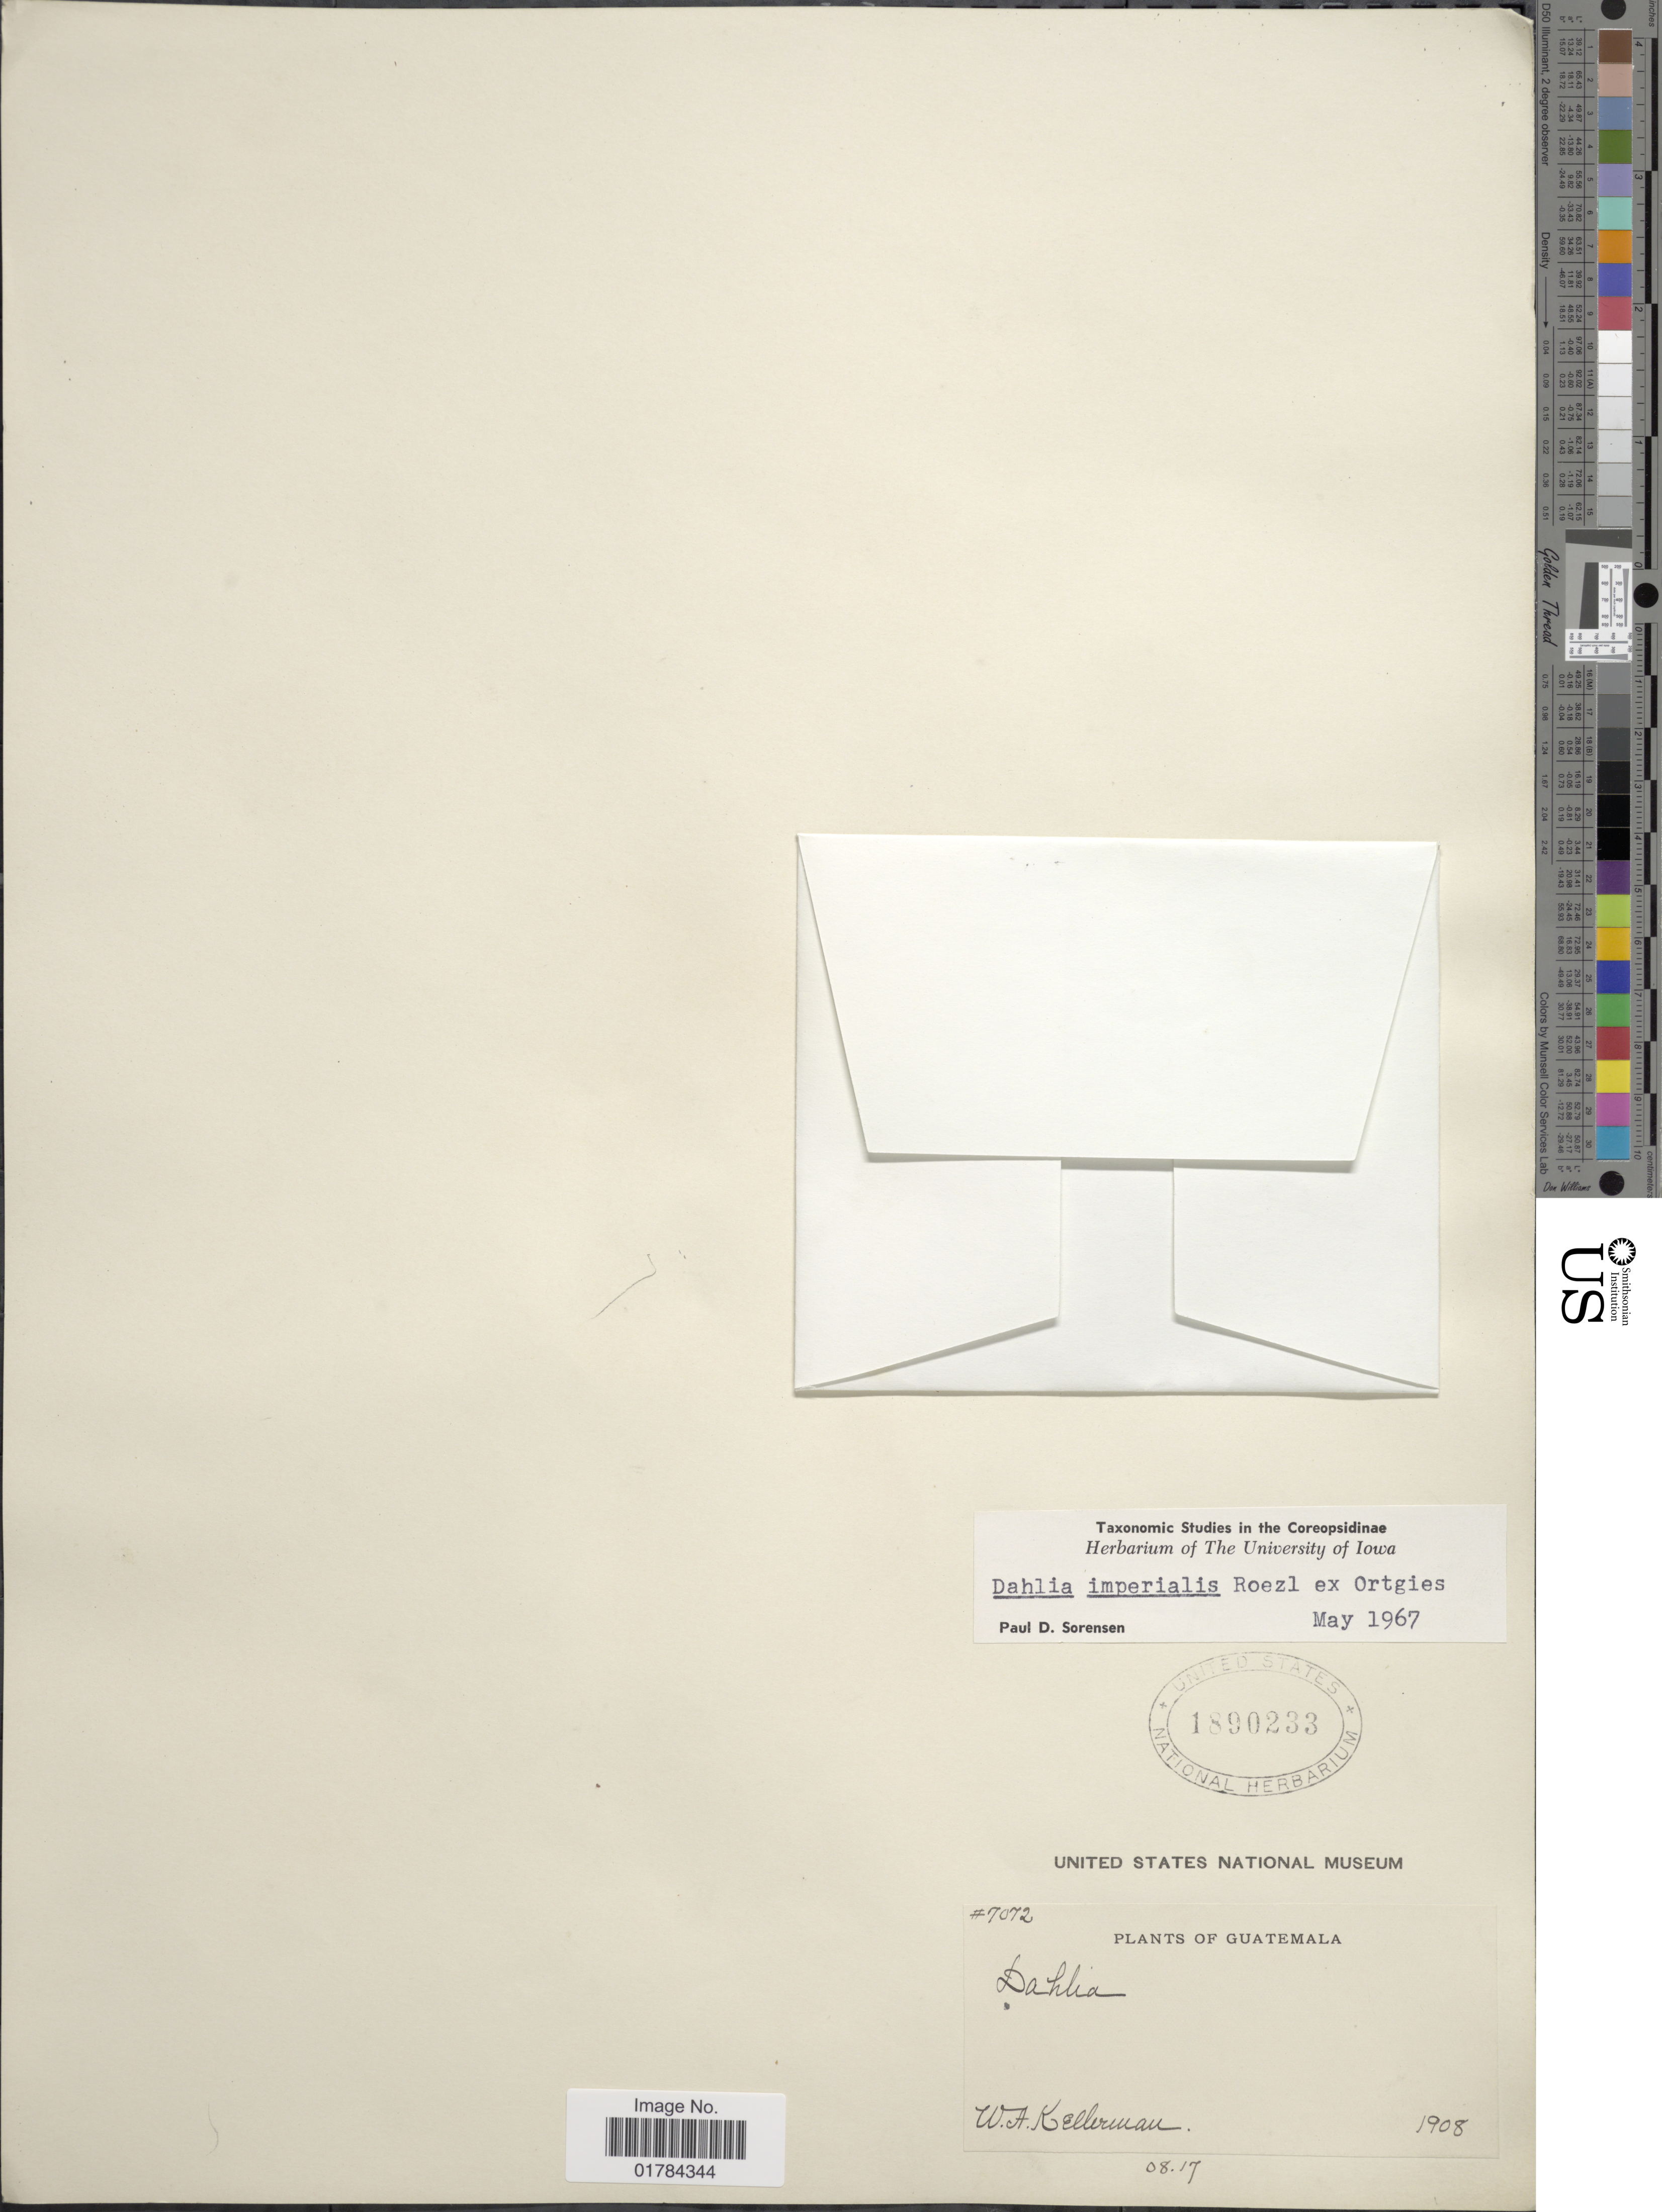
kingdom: Plantae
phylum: Tracheophyta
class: Magnoliopsida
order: Asterales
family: Asteraceae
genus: Dahlia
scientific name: Dahlia imperialis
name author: Roezl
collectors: W. Kellerman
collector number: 7072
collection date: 1908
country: Guatemala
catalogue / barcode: US 1890233